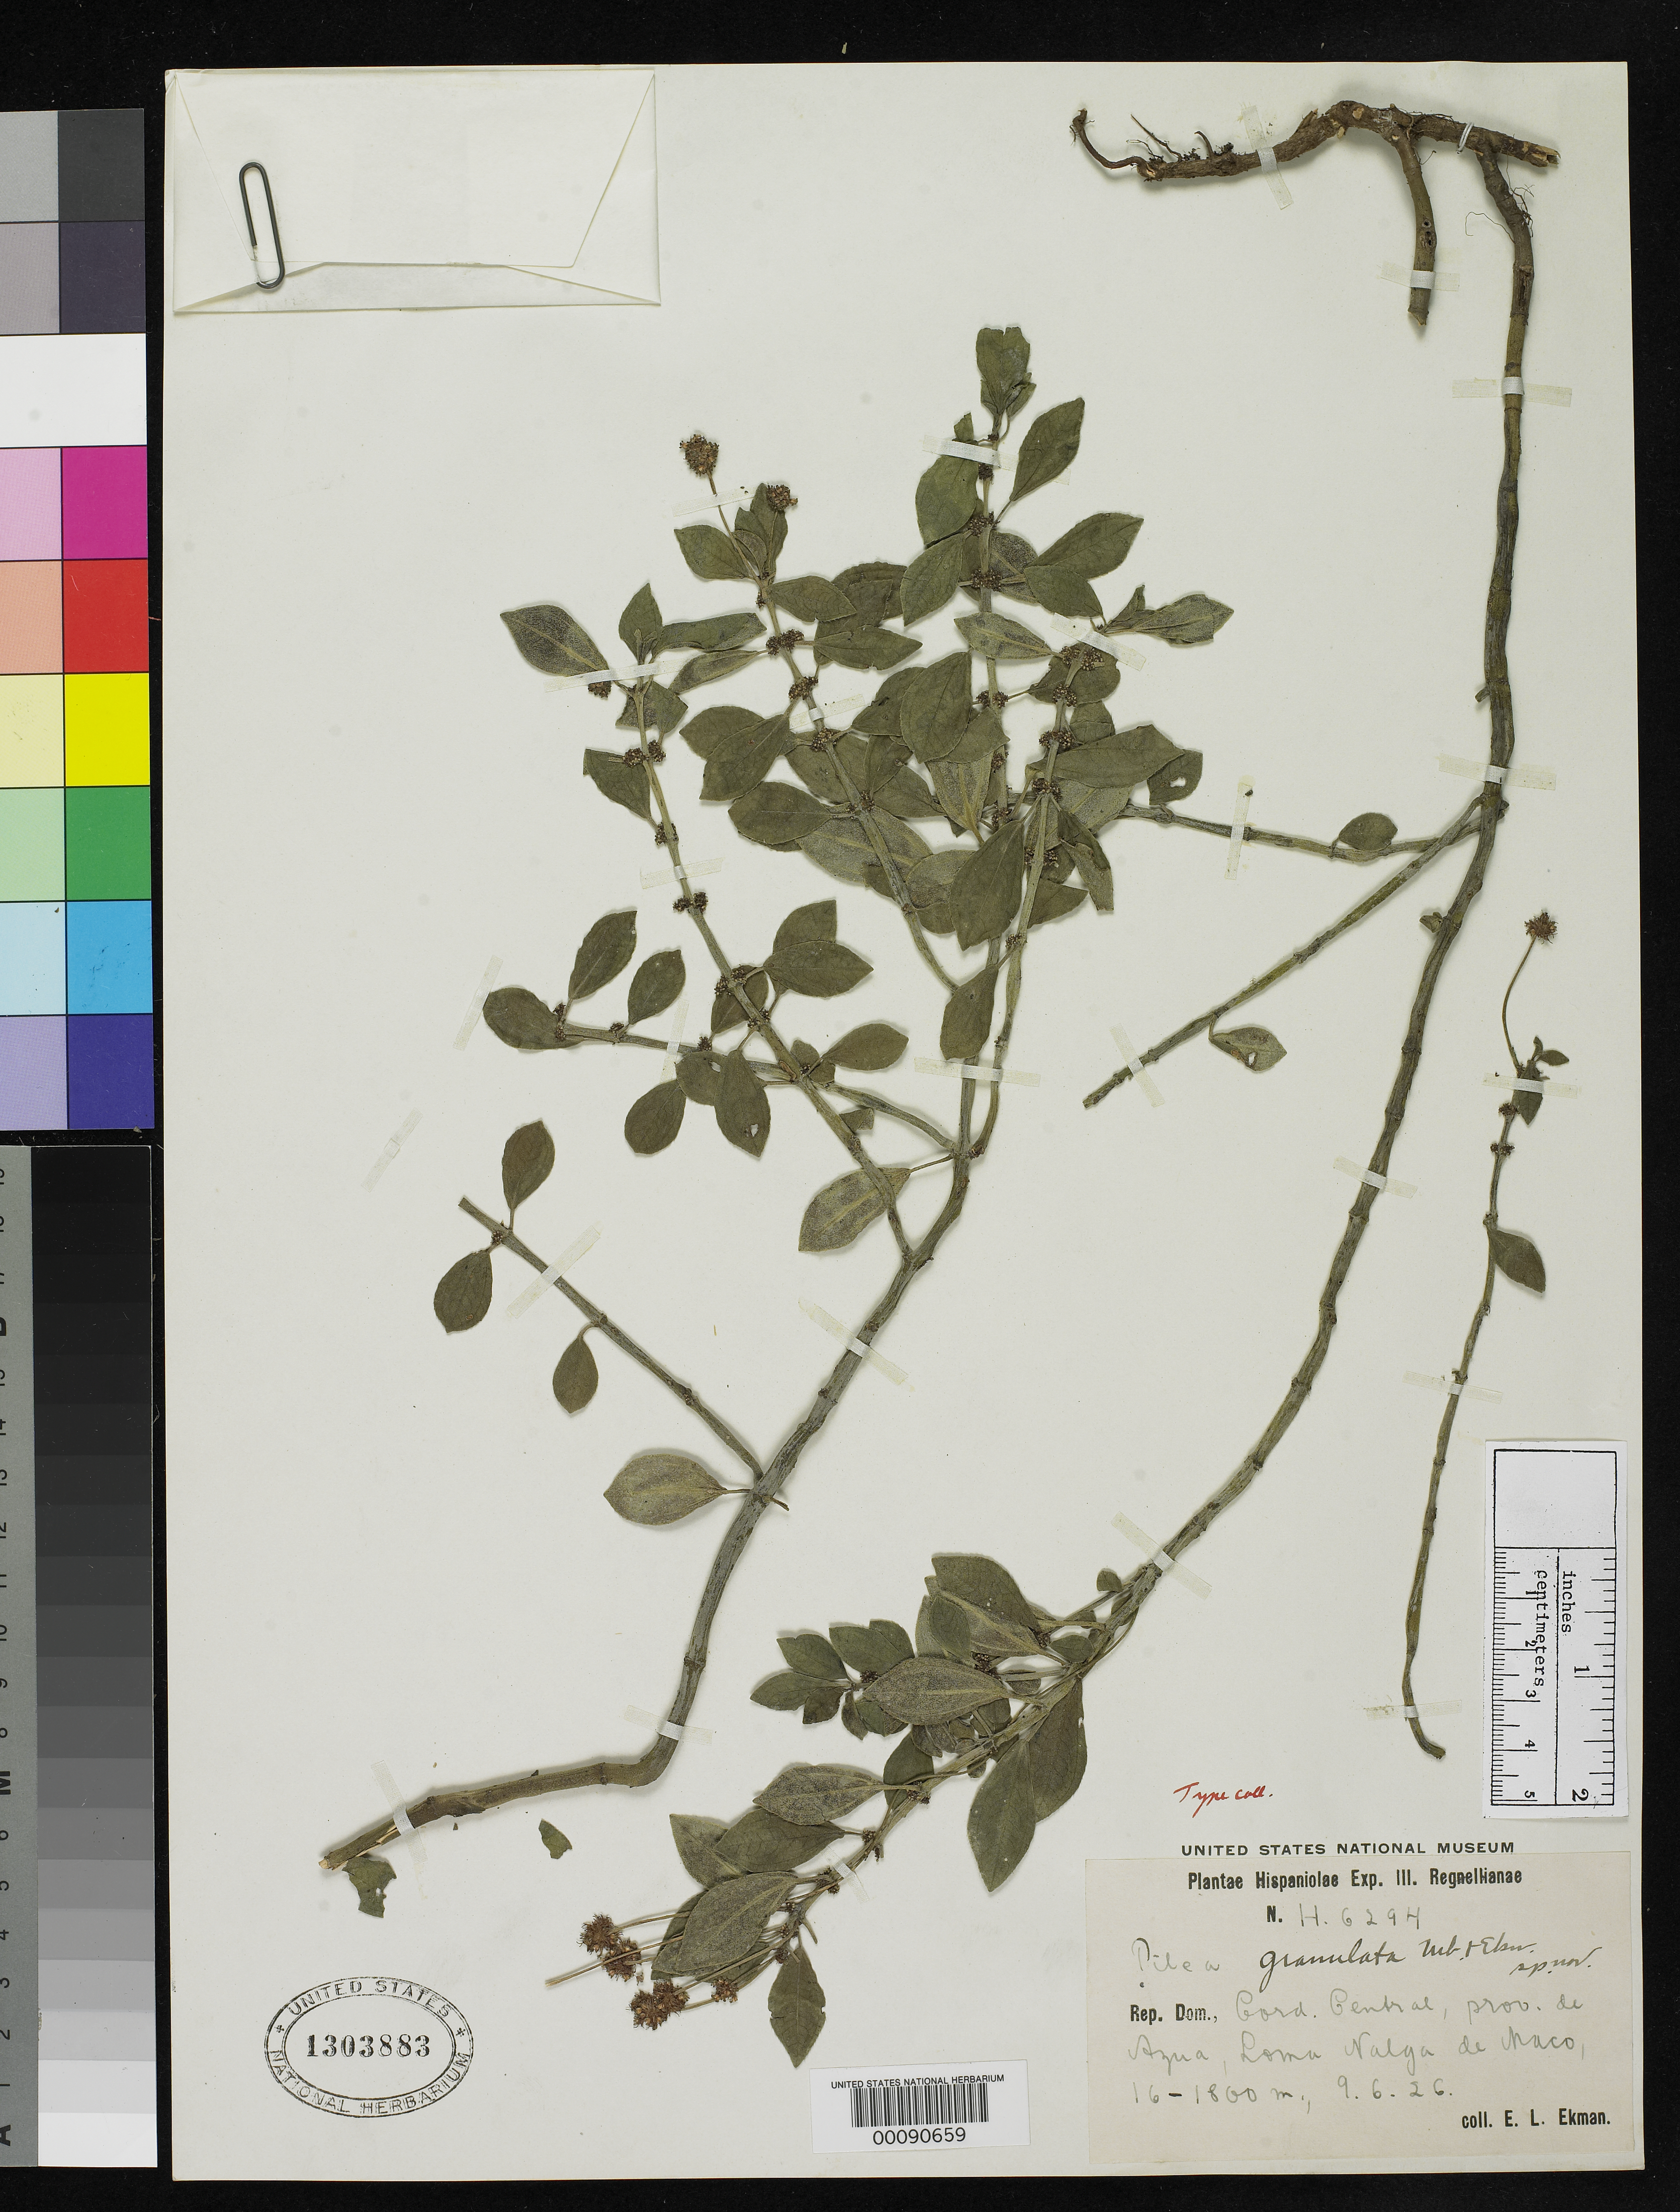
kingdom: Plantae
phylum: Tracheophyta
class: Magnoliopsida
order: Rosales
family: Urticaceae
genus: Pilea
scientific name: Pilea granulata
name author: Urb. & Ekman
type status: Isotype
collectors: E. L. Ekman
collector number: H 6294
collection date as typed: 1926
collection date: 1926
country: Dominican Republic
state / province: Azua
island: Hispaniola Island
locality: Cordillera central, Loma Naba de Morro.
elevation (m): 1800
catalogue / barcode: US 1303883